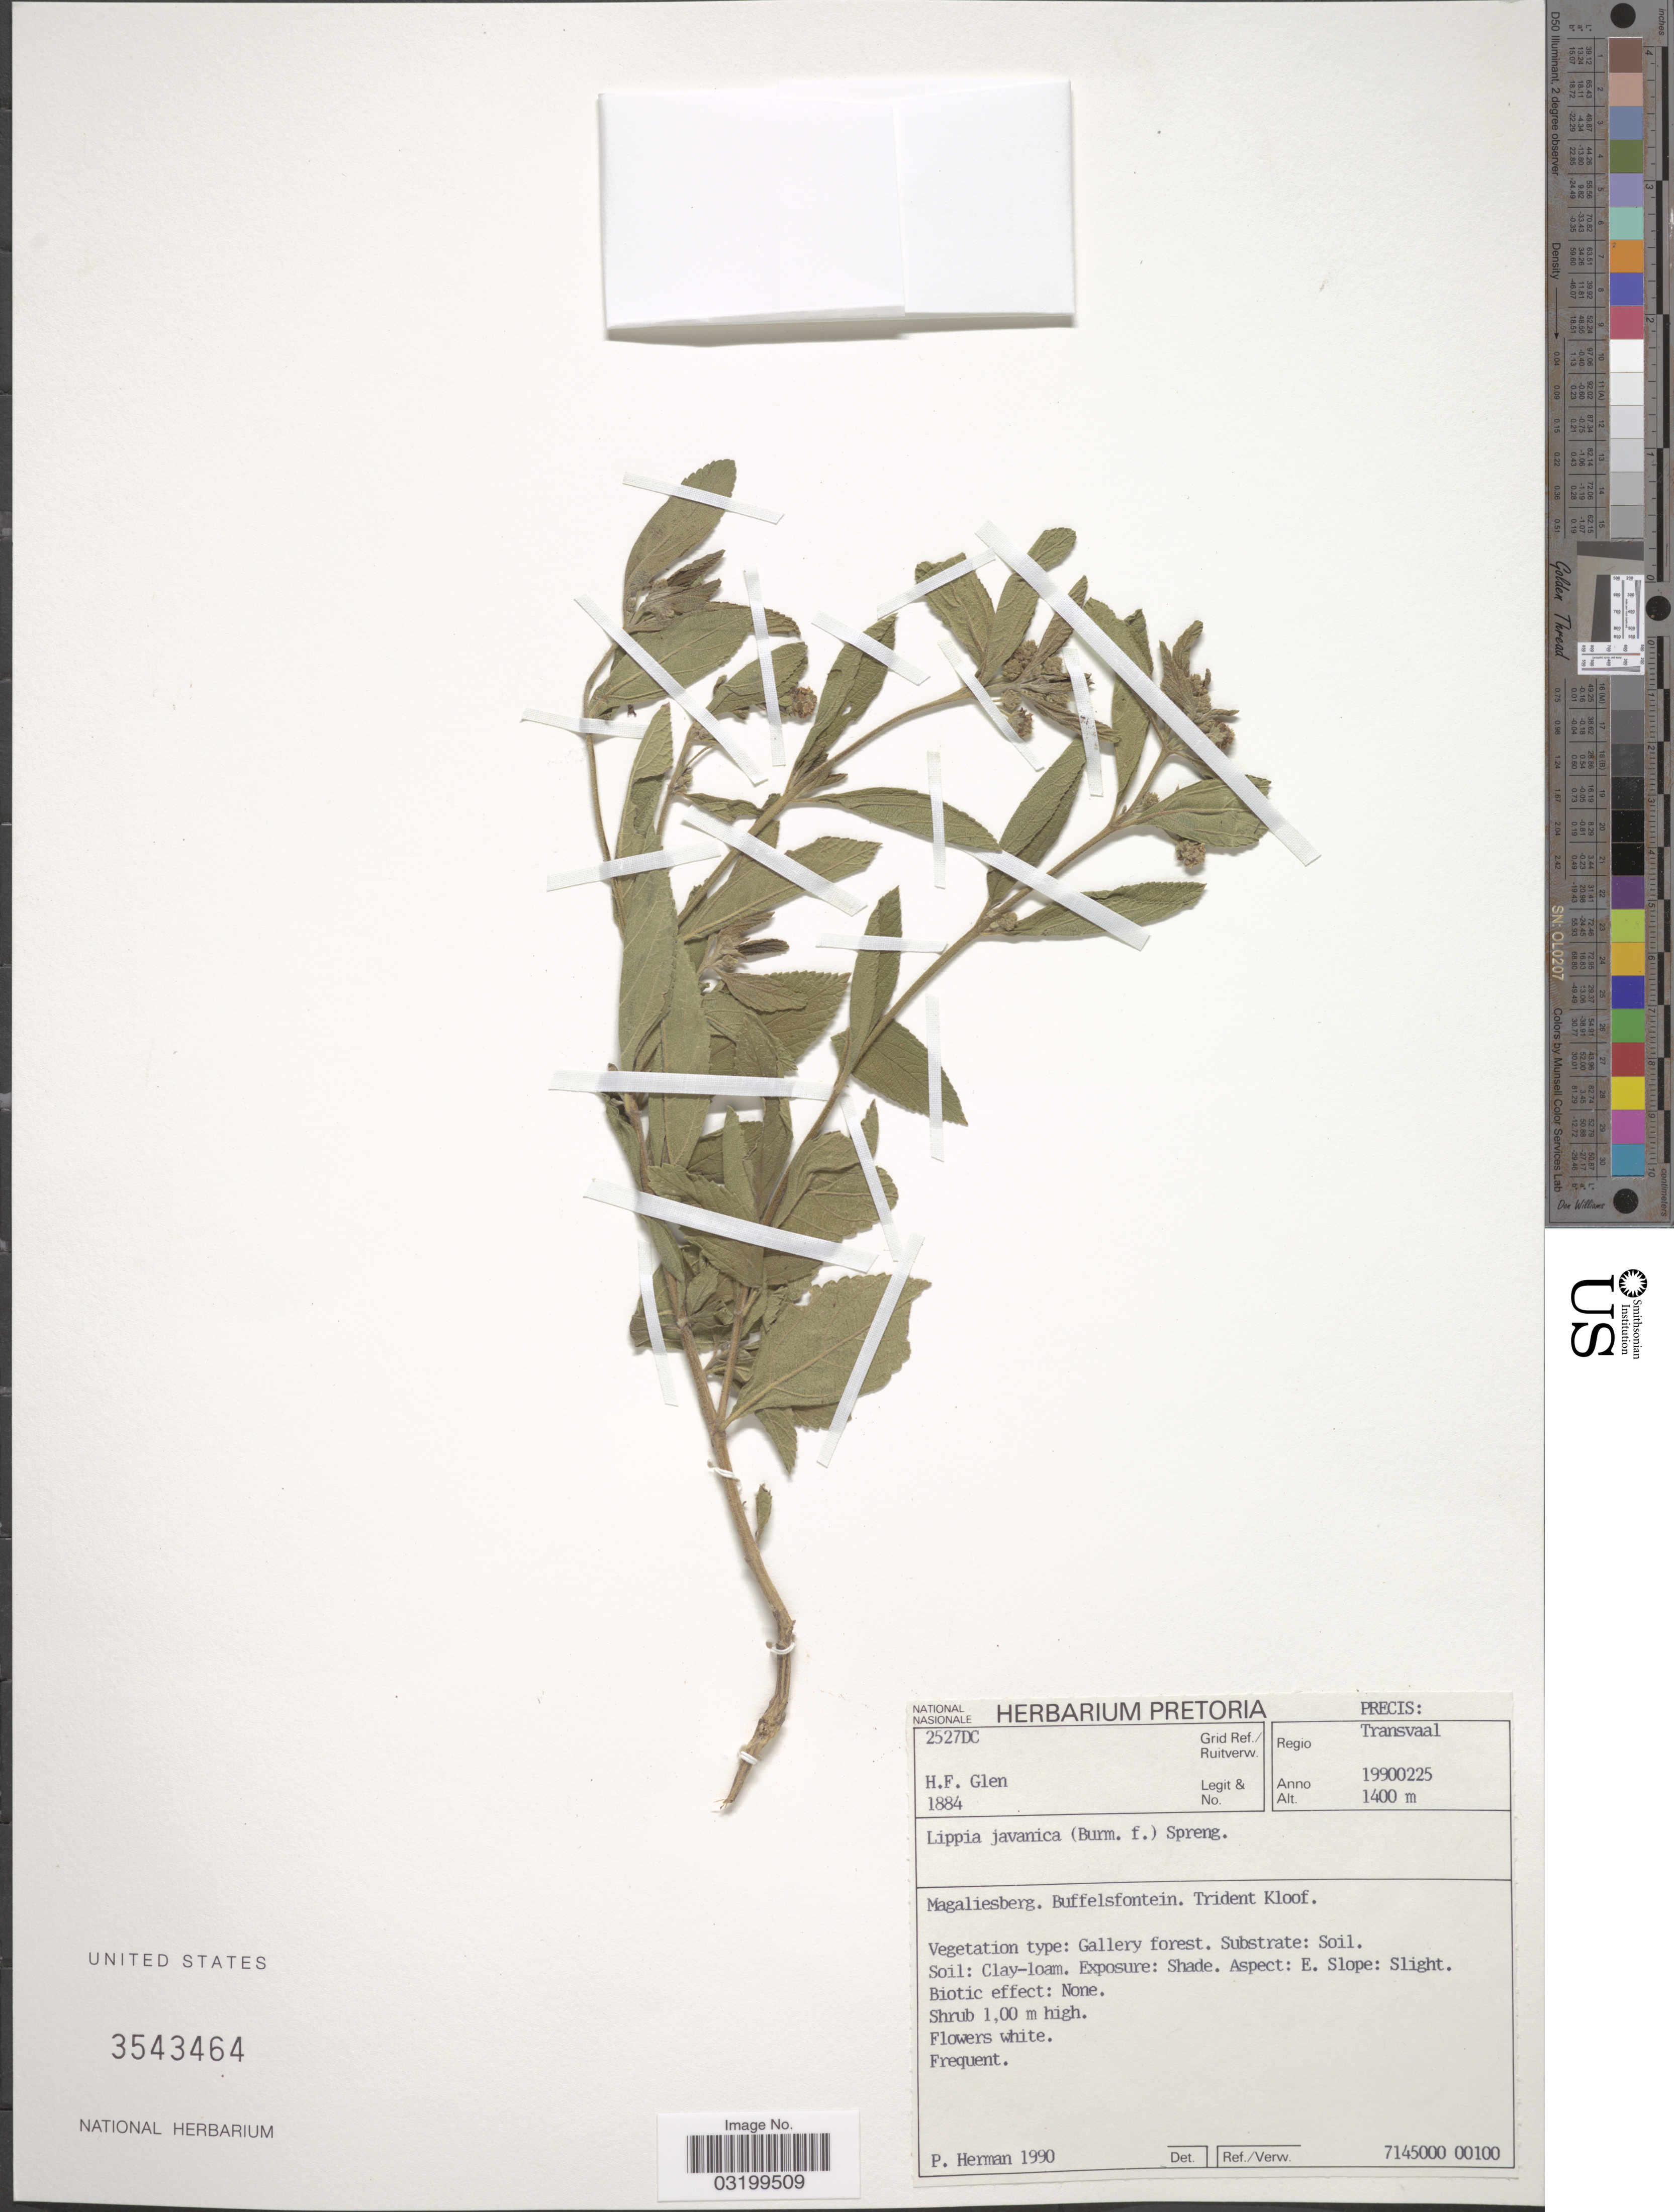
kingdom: Plantae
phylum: Tracheophyta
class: Magnoliopsida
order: Lamiales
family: Verbenaceae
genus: Lippia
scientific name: Lippia javanica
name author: (Burm. f.) Spreng.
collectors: H. F. Glen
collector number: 1884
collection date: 1990-02-25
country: South Africa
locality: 2527DC Grid Ref./Ruitverw. Regio: Transvaal. Magaliesberg. Buffelsfontein. Trident Kloof.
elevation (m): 1400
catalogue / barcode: US 3543464